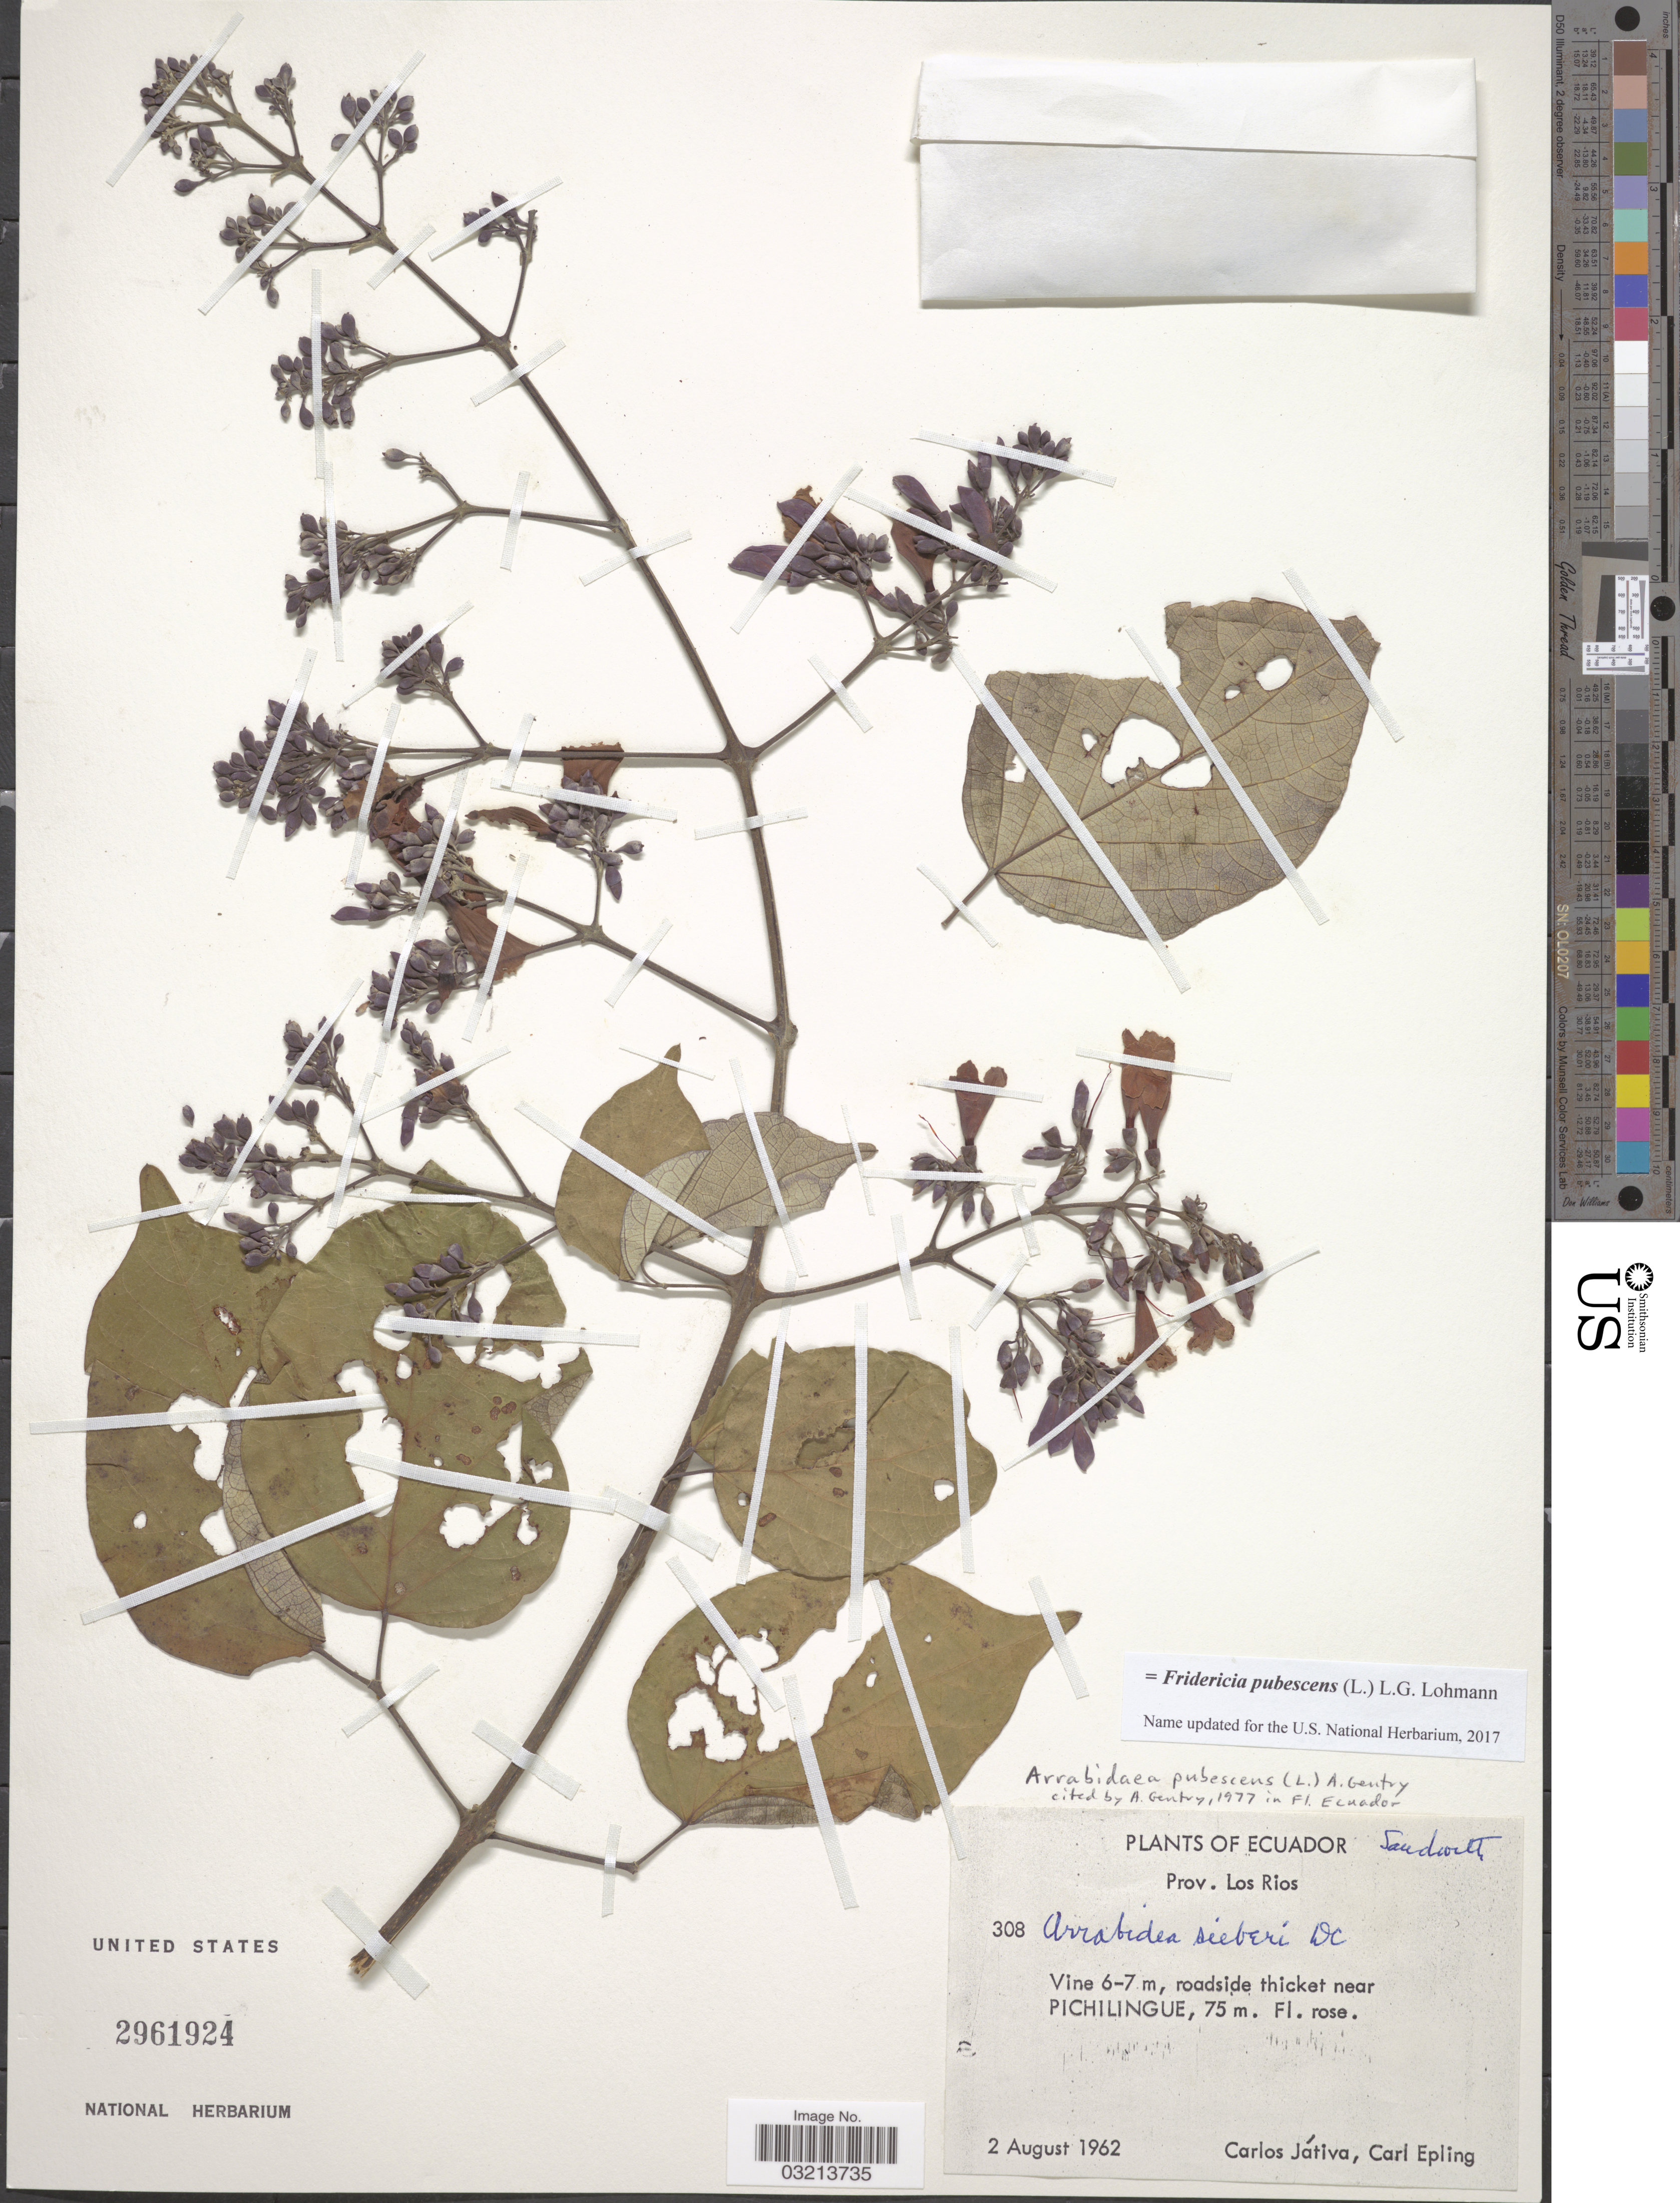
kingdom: Plantae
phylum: Tracheophyta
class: Magnoliopsida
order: Lamiales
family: Bignoniaceae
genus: Fridericia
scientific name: Fridericia pubescens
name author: (L.) L.G. Lohmann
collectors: C. D. Játiva & C. C. Epling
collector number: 308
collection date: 1962-08-02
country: Ecuador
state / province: Los Ríos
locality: Roadside thicket near Pichilingue.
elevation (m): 75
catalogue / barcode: US 2961924